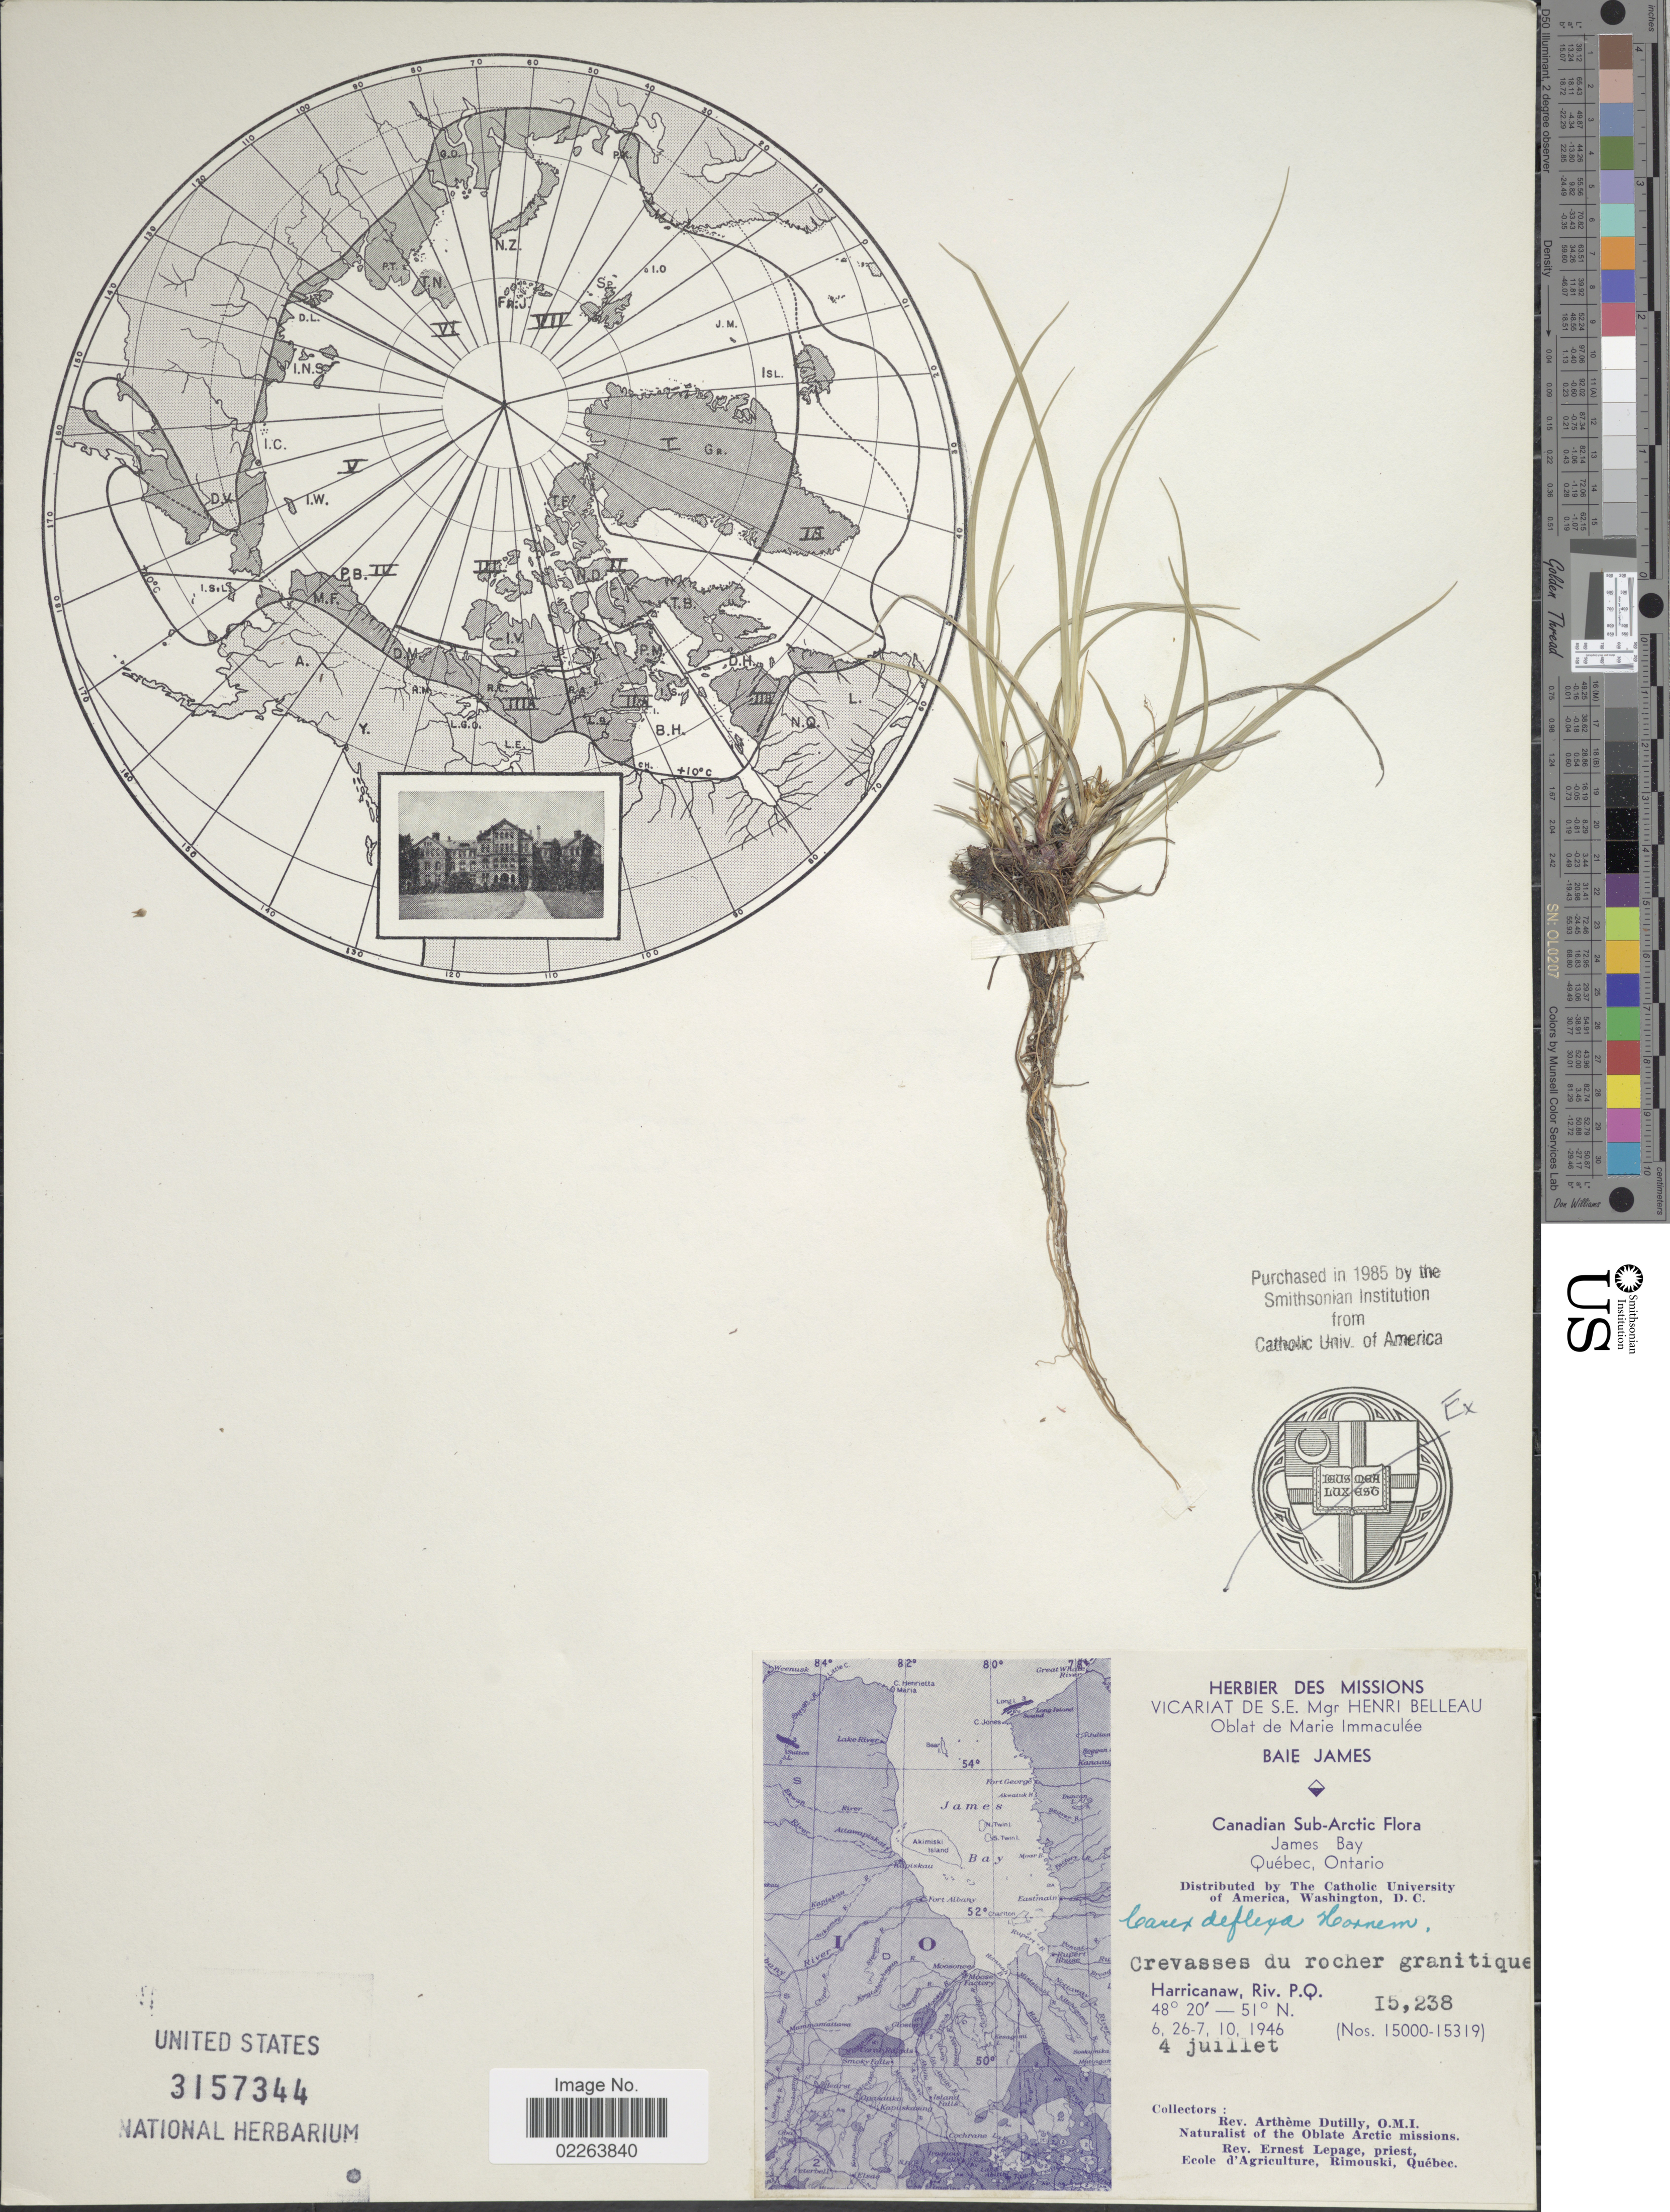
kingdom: Plantae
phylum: Tracheophyta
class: Liliopsida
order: Poales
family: Cyperaceae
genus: Carex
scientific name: Carex deflexa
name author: Hornem.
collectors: A. Dutilly & E. Lepage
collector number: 15238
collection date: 1946-07-04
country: Canada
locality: Canadian Sub-Arctic, James Bay, Québec, Ontario, Harricanaw, Riv. P.Q.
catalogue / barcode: US 3157344